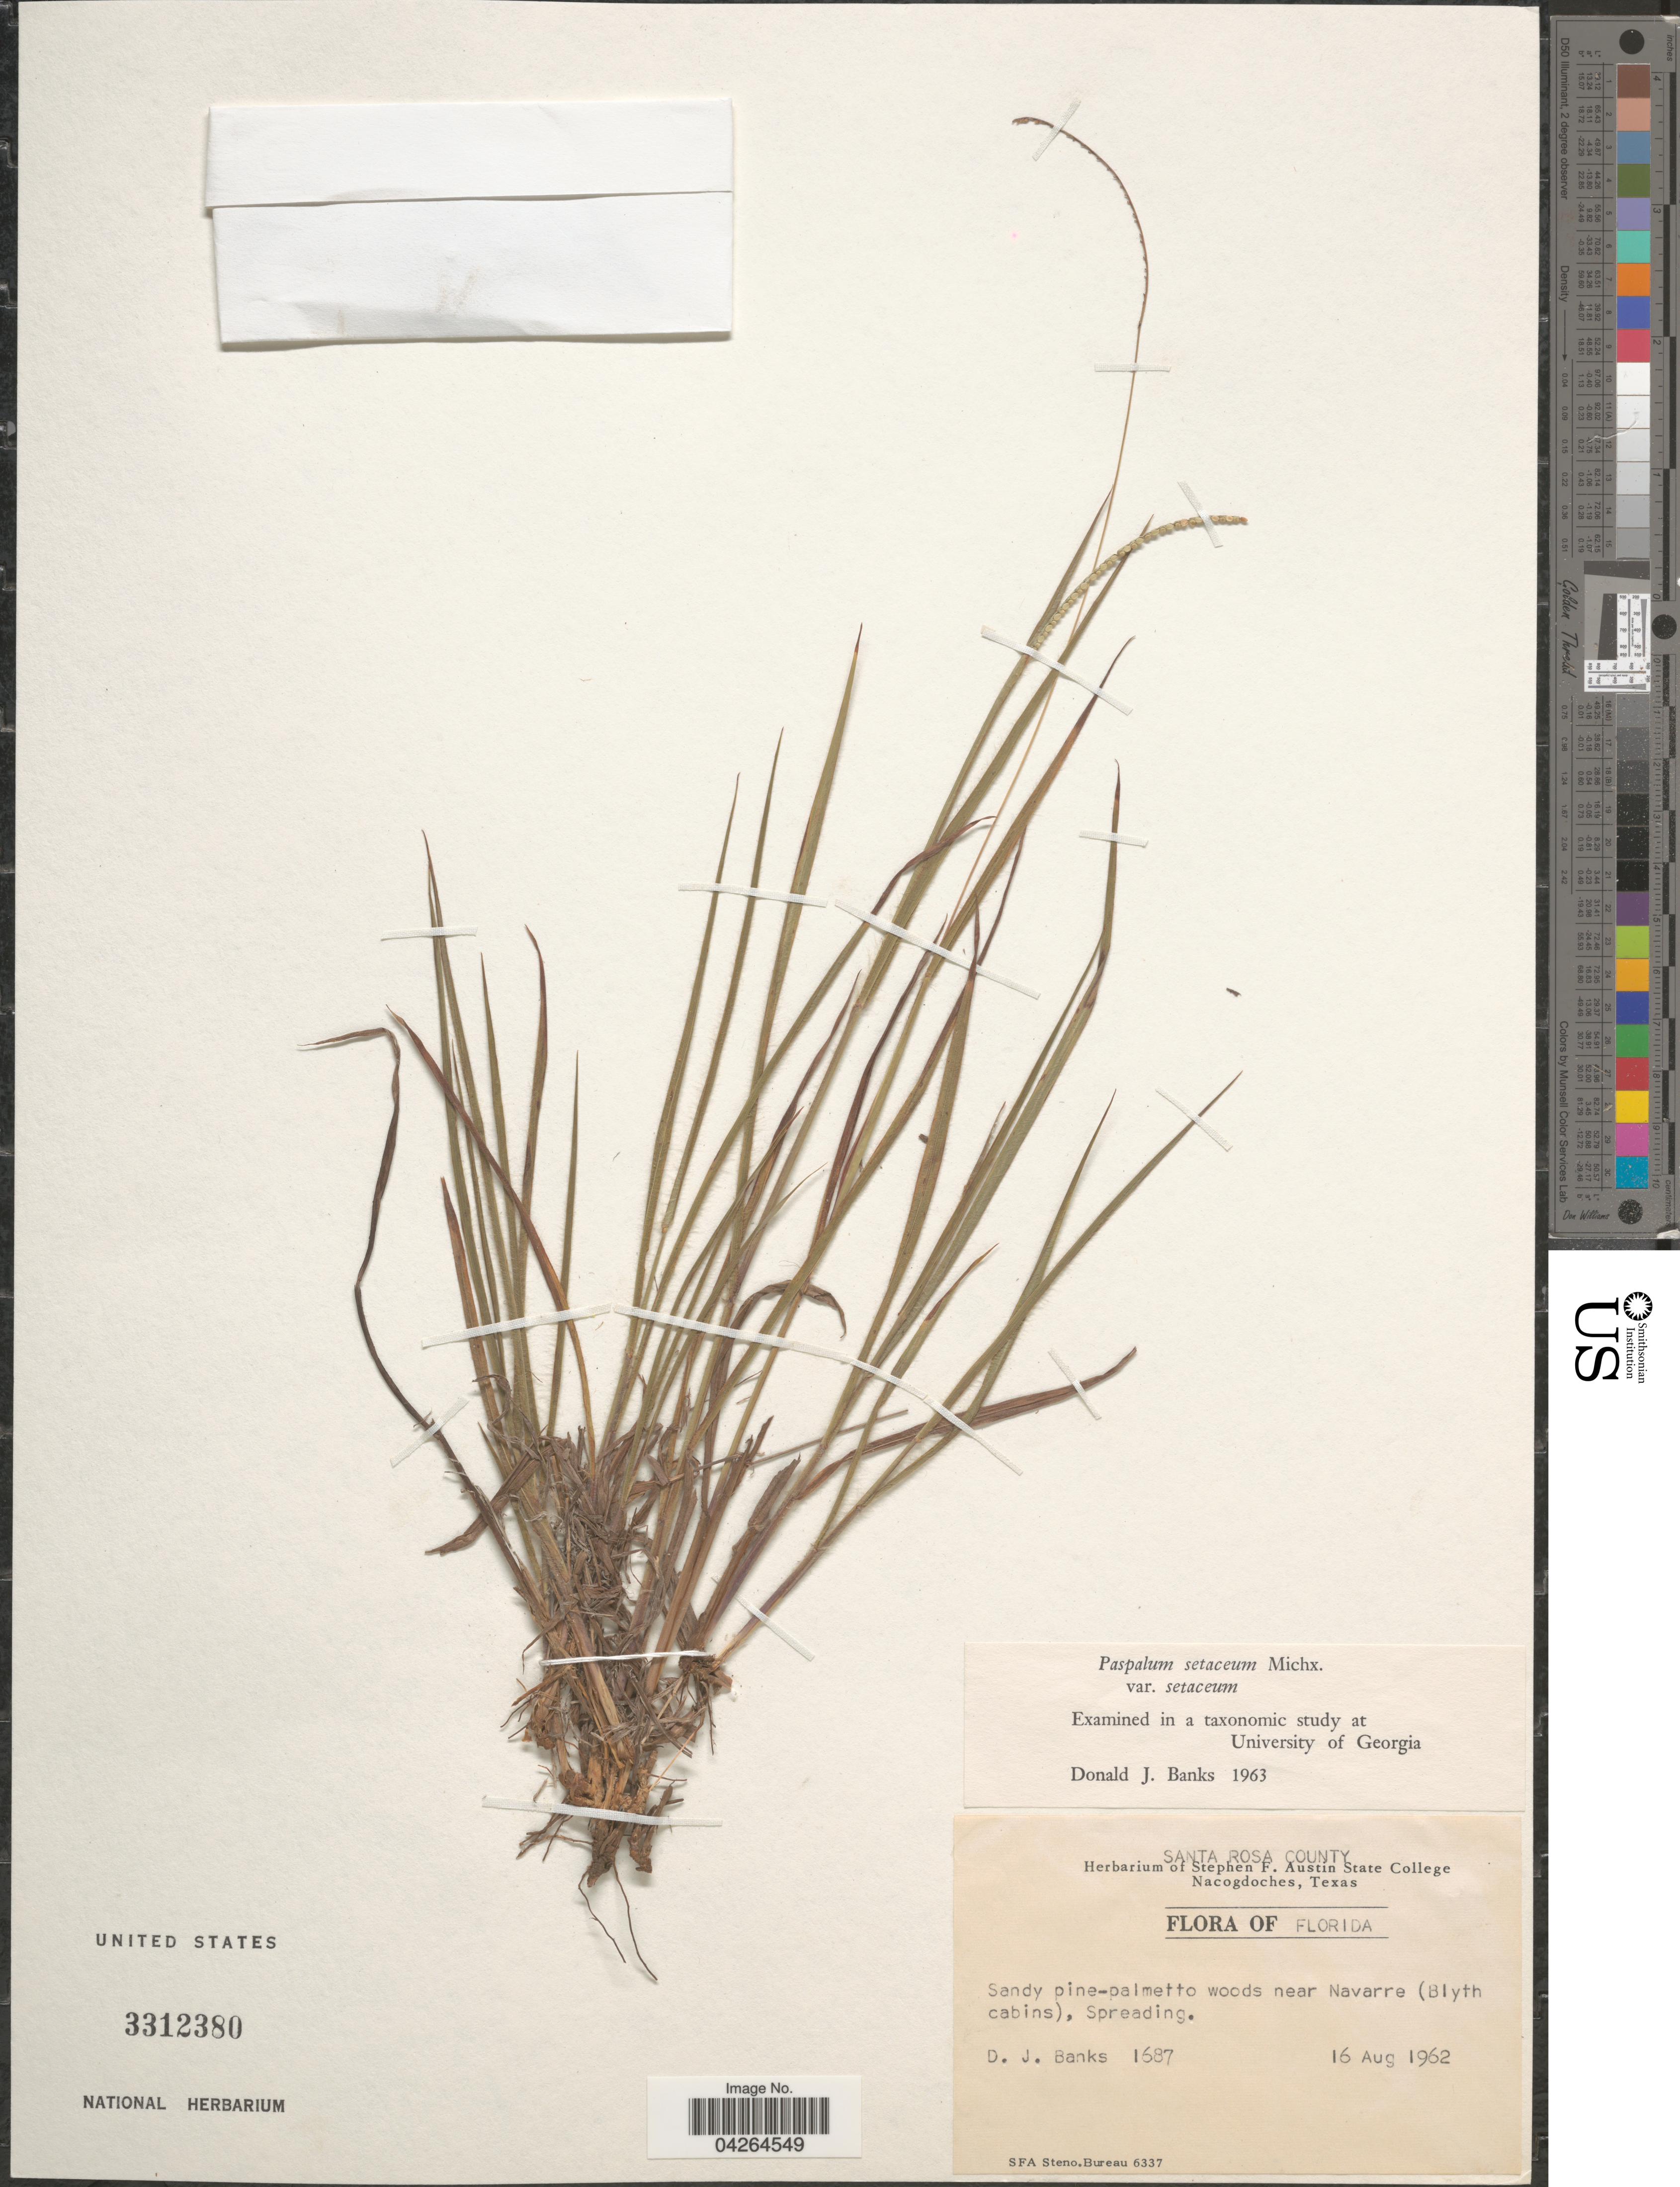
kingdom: Plantae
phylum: Tracheophyta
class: Liliopsida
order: Poales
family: Poaceae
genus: Paspalum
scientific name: Paspalum setaceum var. setaceum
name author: Michx.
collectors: D. J. Banks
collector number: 1687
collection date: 1962-08-16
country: United States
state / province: Florida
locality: Santa Rosa County. Sandy pine-palmetto woods near Navarre (Blyth cabins), Spreading.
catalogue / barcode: US 3312380